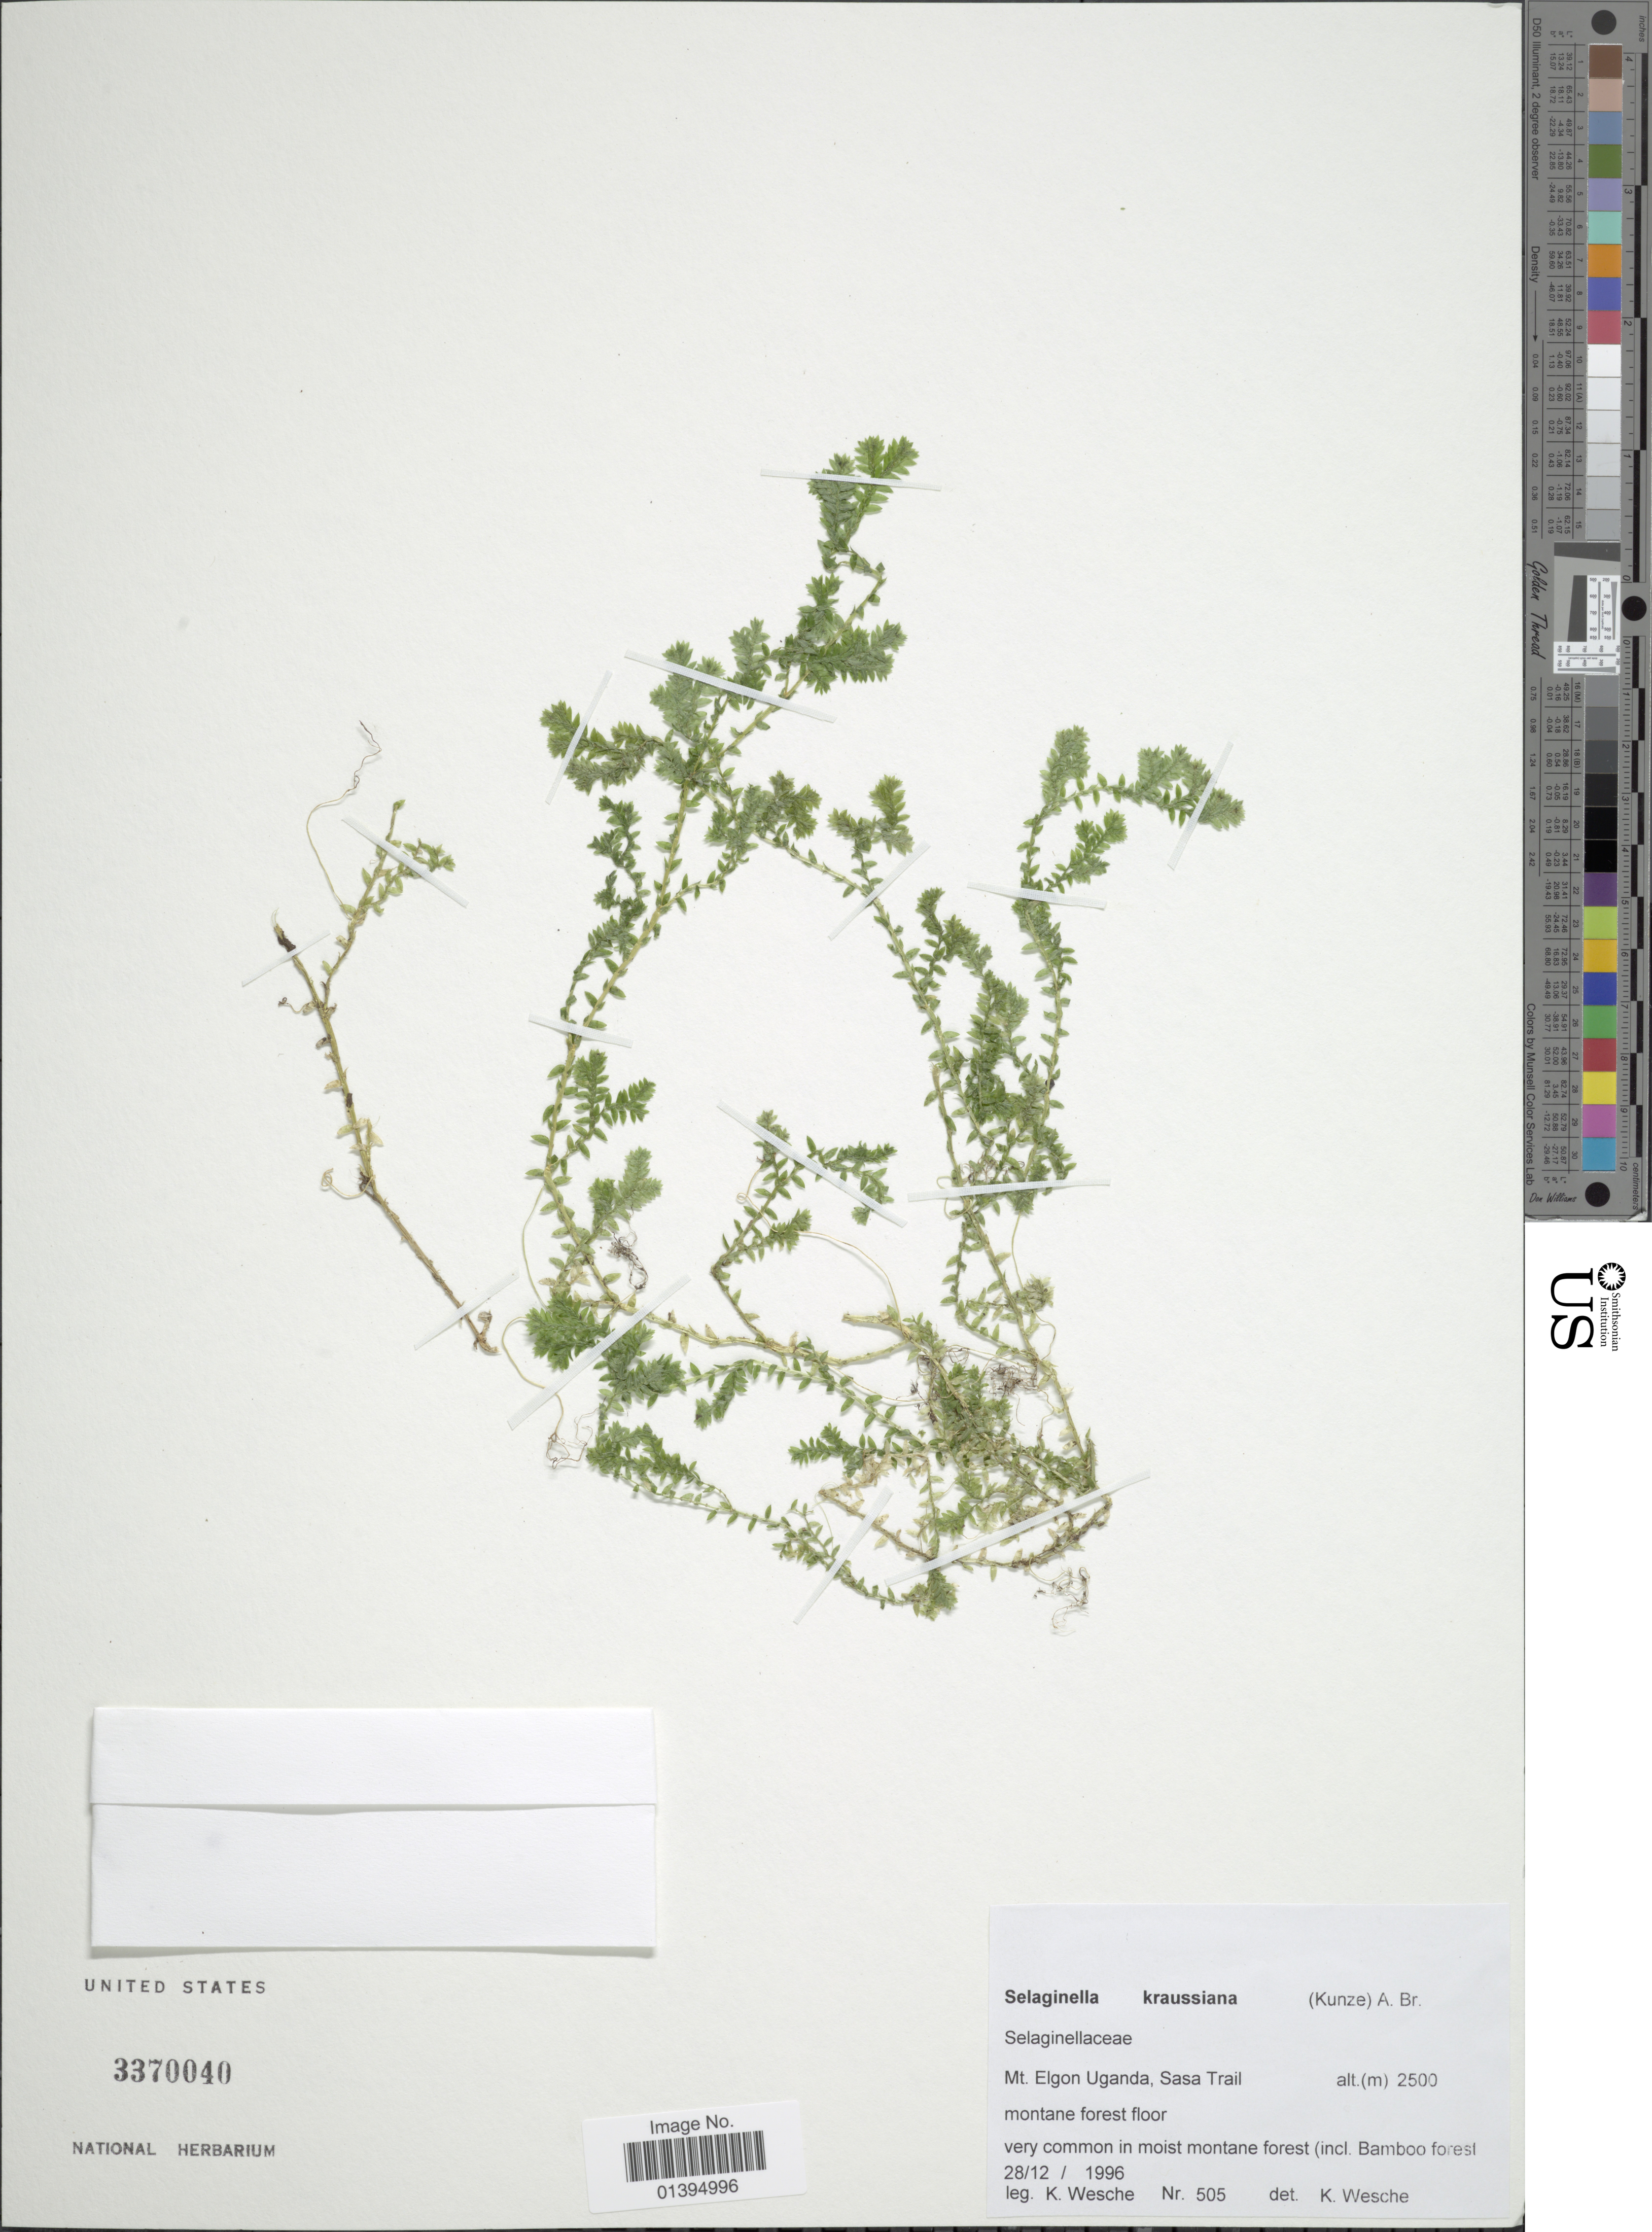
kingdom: Plantae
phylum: Tracheophyta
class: Lycopodiopsida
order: Selaginellales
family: Selaginellaceae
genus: Selaginella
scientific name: Selaginella kraussiana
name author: (Kunze) A. Braun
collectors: K. Wesche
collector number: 505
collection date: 1996-12-28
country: Uganda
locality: Mt. Elgon Uganda, Sasa Trail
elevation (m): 2500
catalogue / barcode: US 3370040